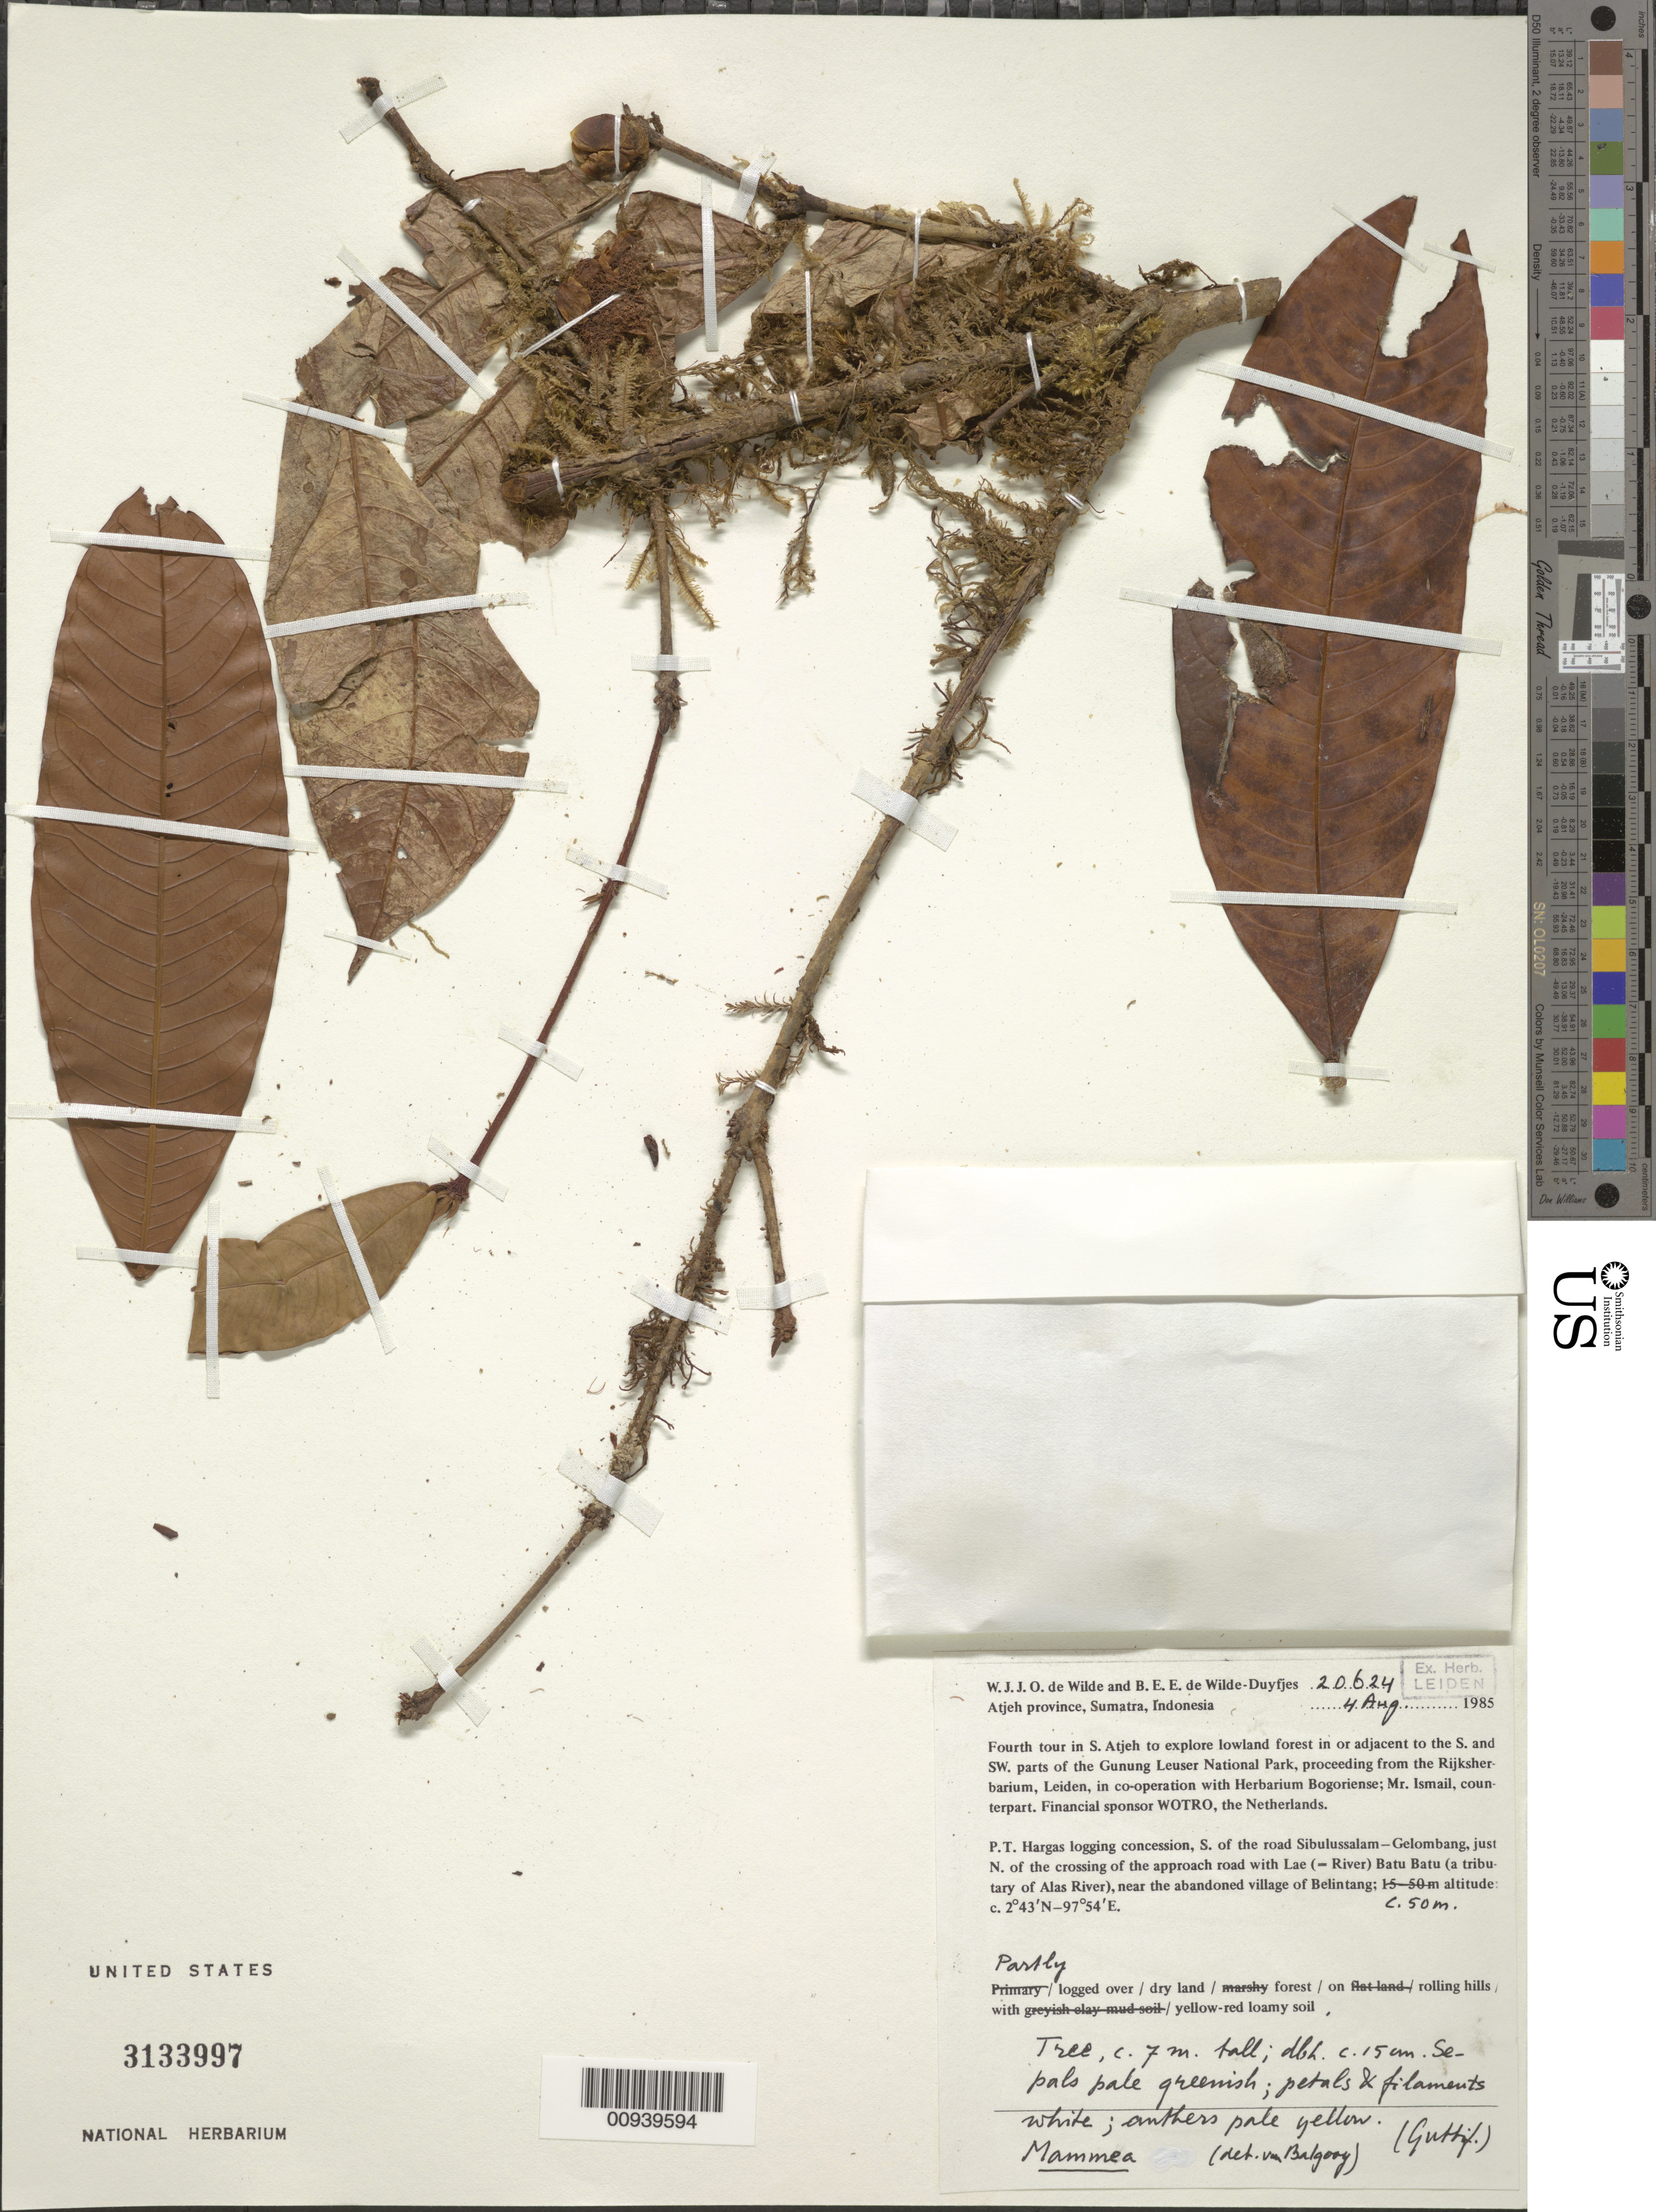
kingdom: Plantae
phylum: Tracheophyta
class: Magnoliopsida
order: Malpighiales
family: Calophyllaceae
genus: Mammea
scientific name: Mammea sp.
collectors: W. J. de Wilde & B. E. de Wilde-Duyfjes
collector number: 20624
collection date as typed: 04 Aug 1985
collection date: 1985-08-04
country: Indonesia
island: Sumatra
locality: S. Atjeh in or adjacent to S. and SW. parts of the Gunung Leuser National Park, near the abandoned village of Belintang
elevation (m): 50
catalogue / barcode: US 3133997